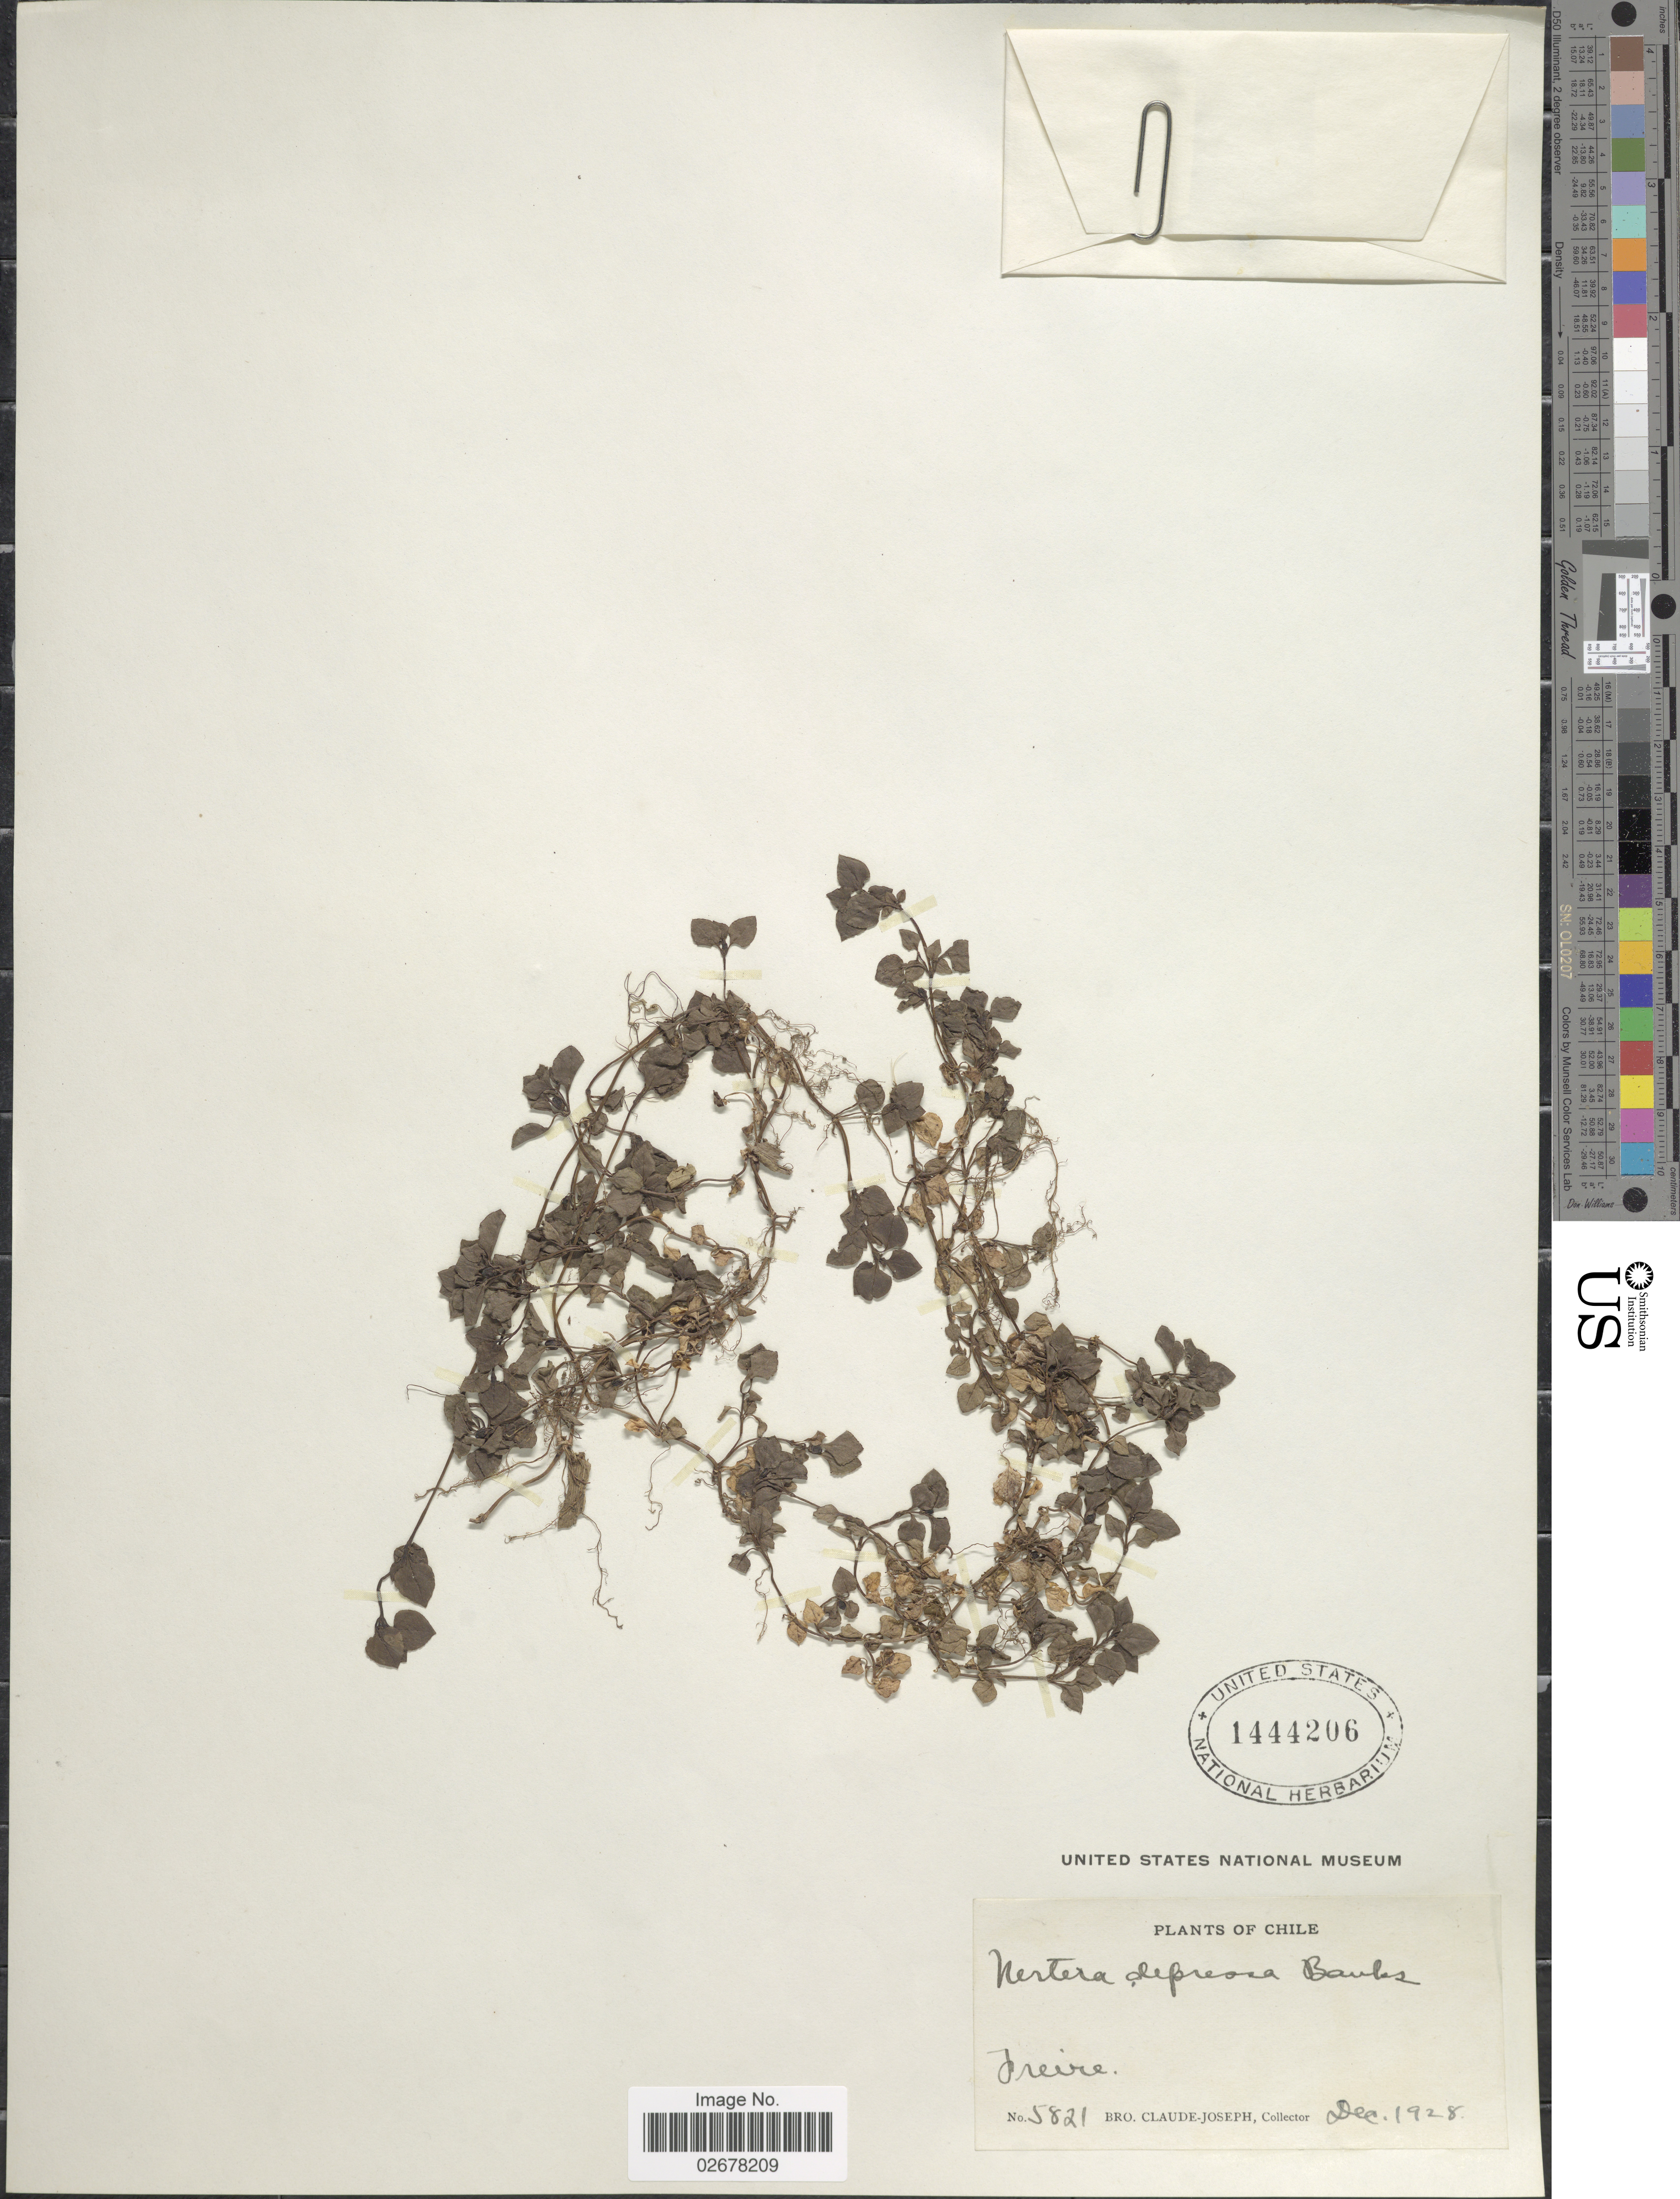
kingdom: Plantae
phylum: Tracheophyta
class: Magnoliopsida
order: Gentianales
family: Rubiaceae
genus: Nertera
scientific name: Nertera depressa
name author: Banks & Sol. ex Gaertn.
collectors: Bro. Claude-Joseph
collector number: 5821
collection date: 1928-12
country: Chile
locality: Freire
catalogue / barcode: US 1444206